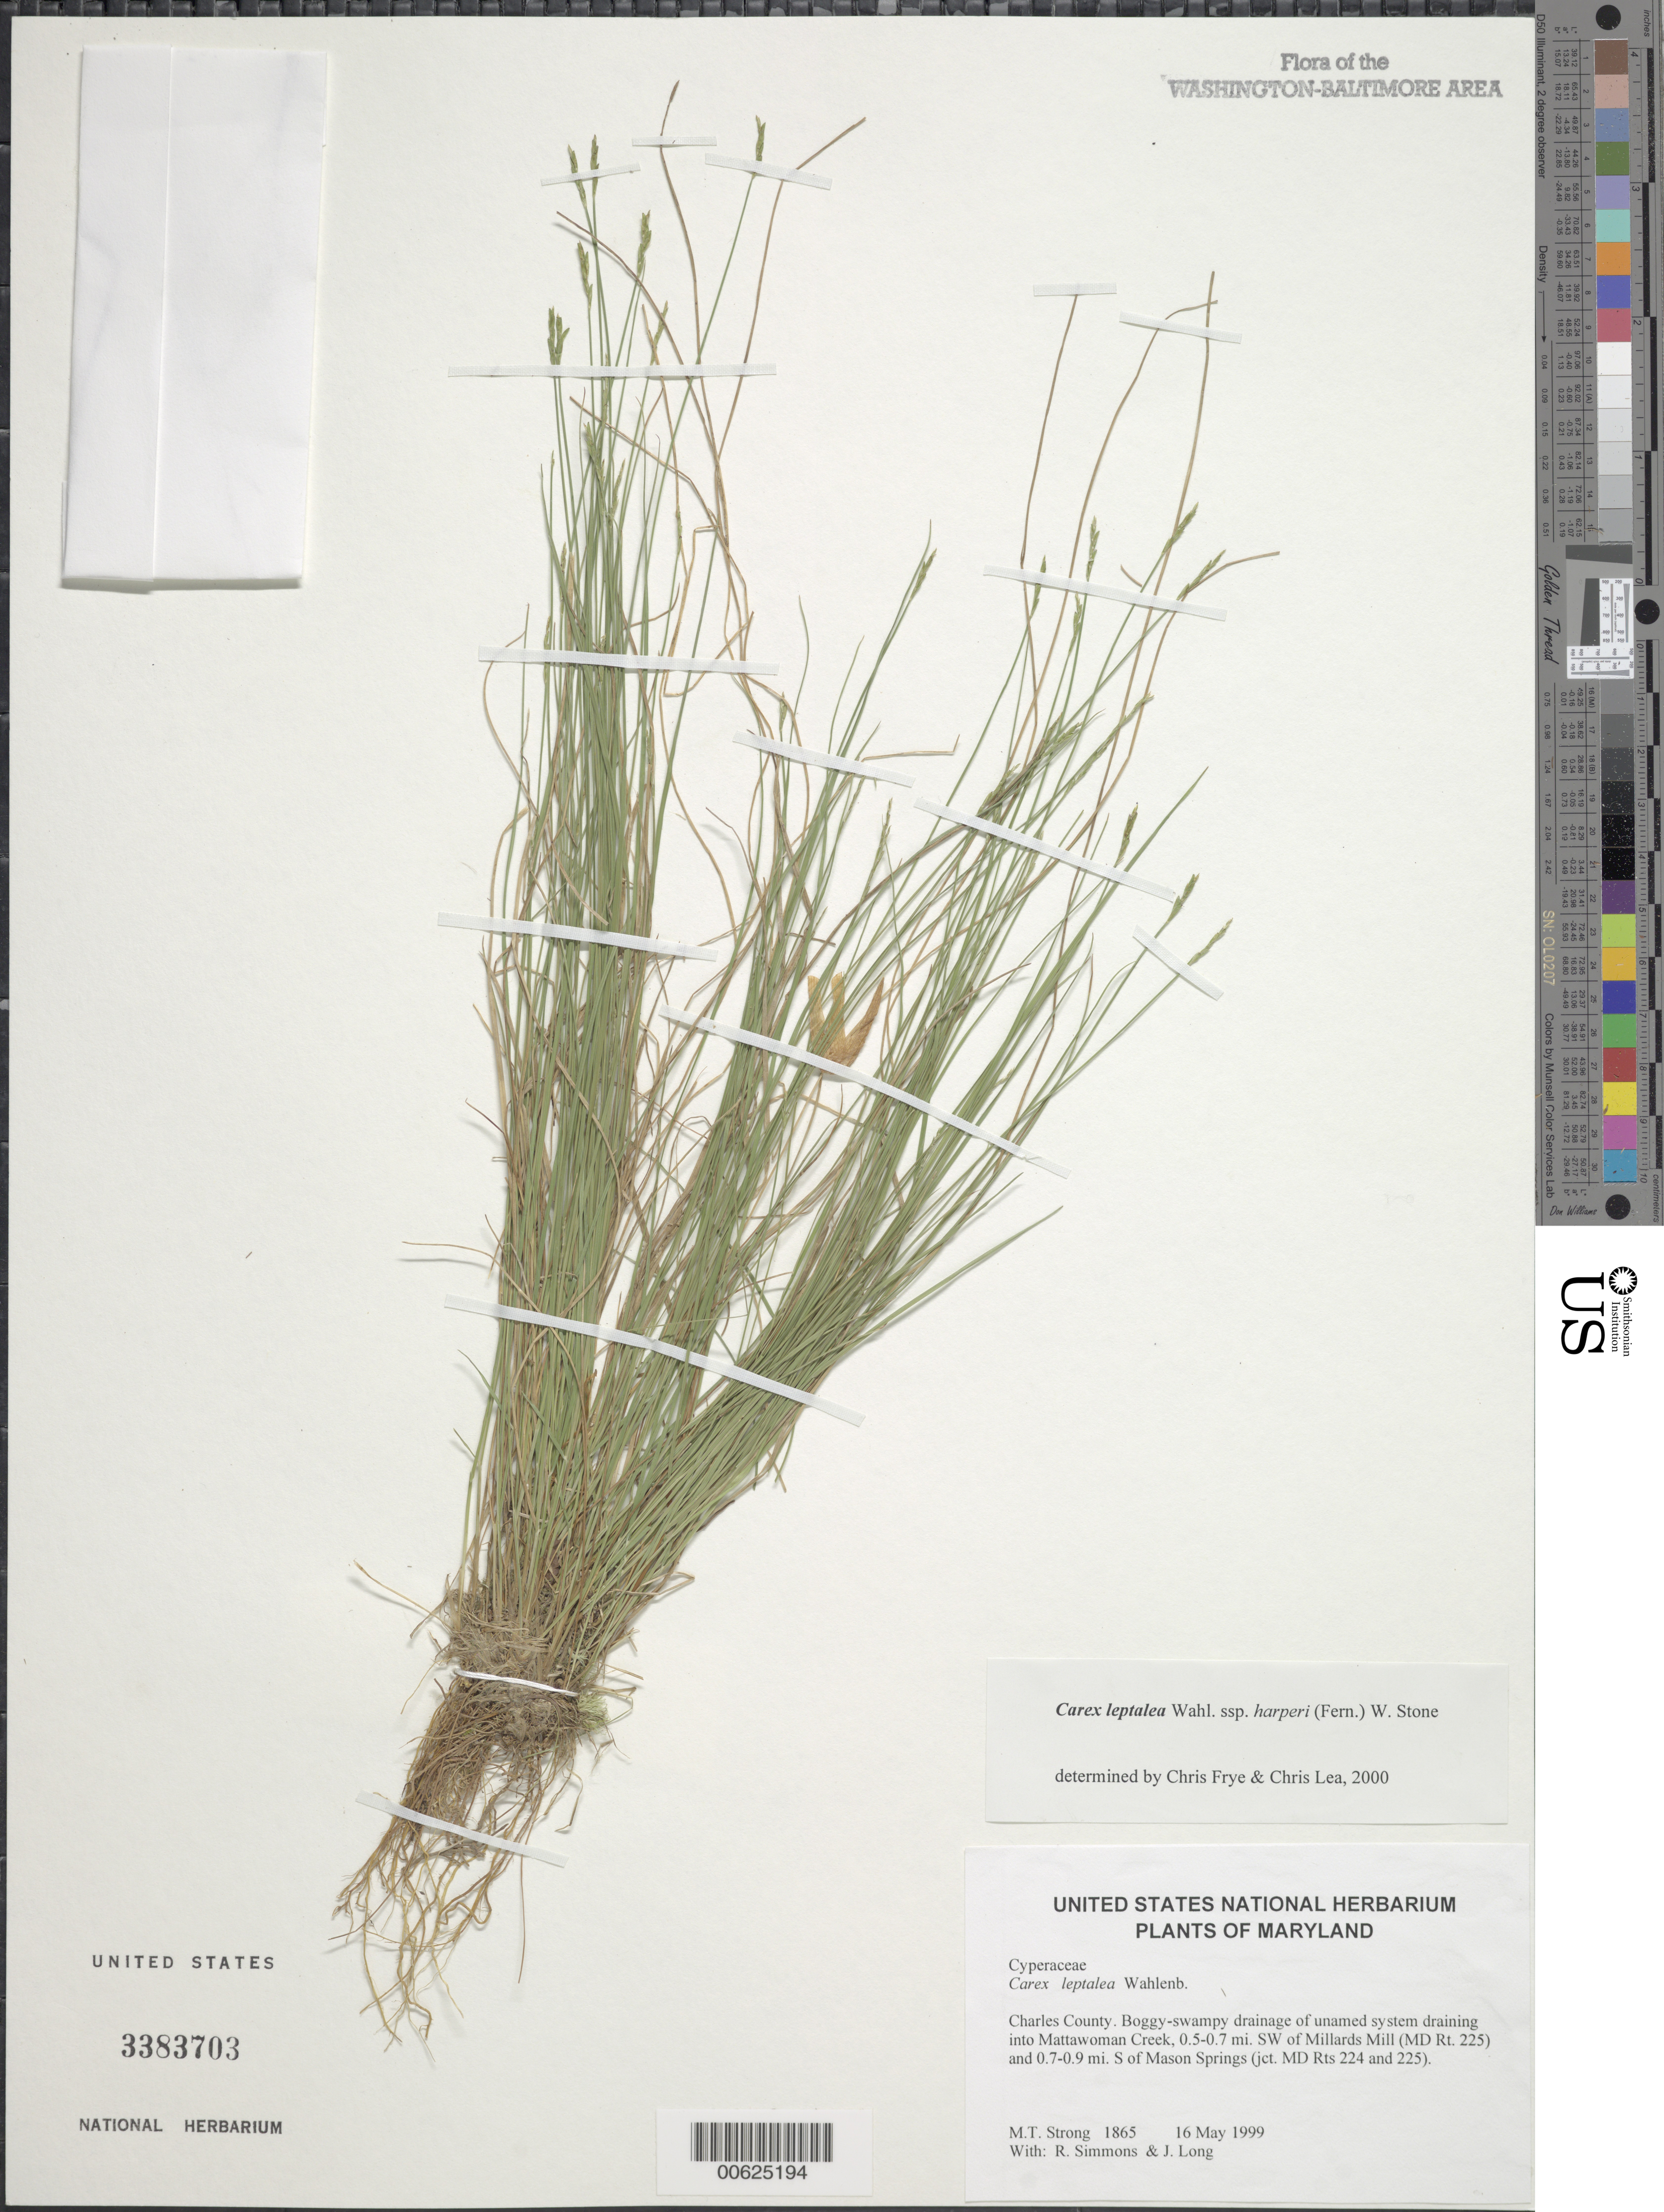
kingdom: Plantae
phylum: Tracheophyta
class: Liliopsida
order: Poales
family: Cyperaceae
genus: Carex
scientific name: Carex leptalea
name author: Wahlenb.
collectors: M. T. Strong, R. Simmons & J. Long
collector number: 1865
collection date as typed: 16 May 1999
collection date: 1999-05-16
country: United States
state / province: Maryland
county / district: Charles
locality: Boggy-swampy drainage of unamed system draining into Mattawoman Creek, 0.5-0.7 mi. SW of Millards Mill (MD Rt. 225) and 0.7-0.9 mi. S of Mason Springs (jct. MD Rts 224 and 225).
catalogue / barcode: US 3383703